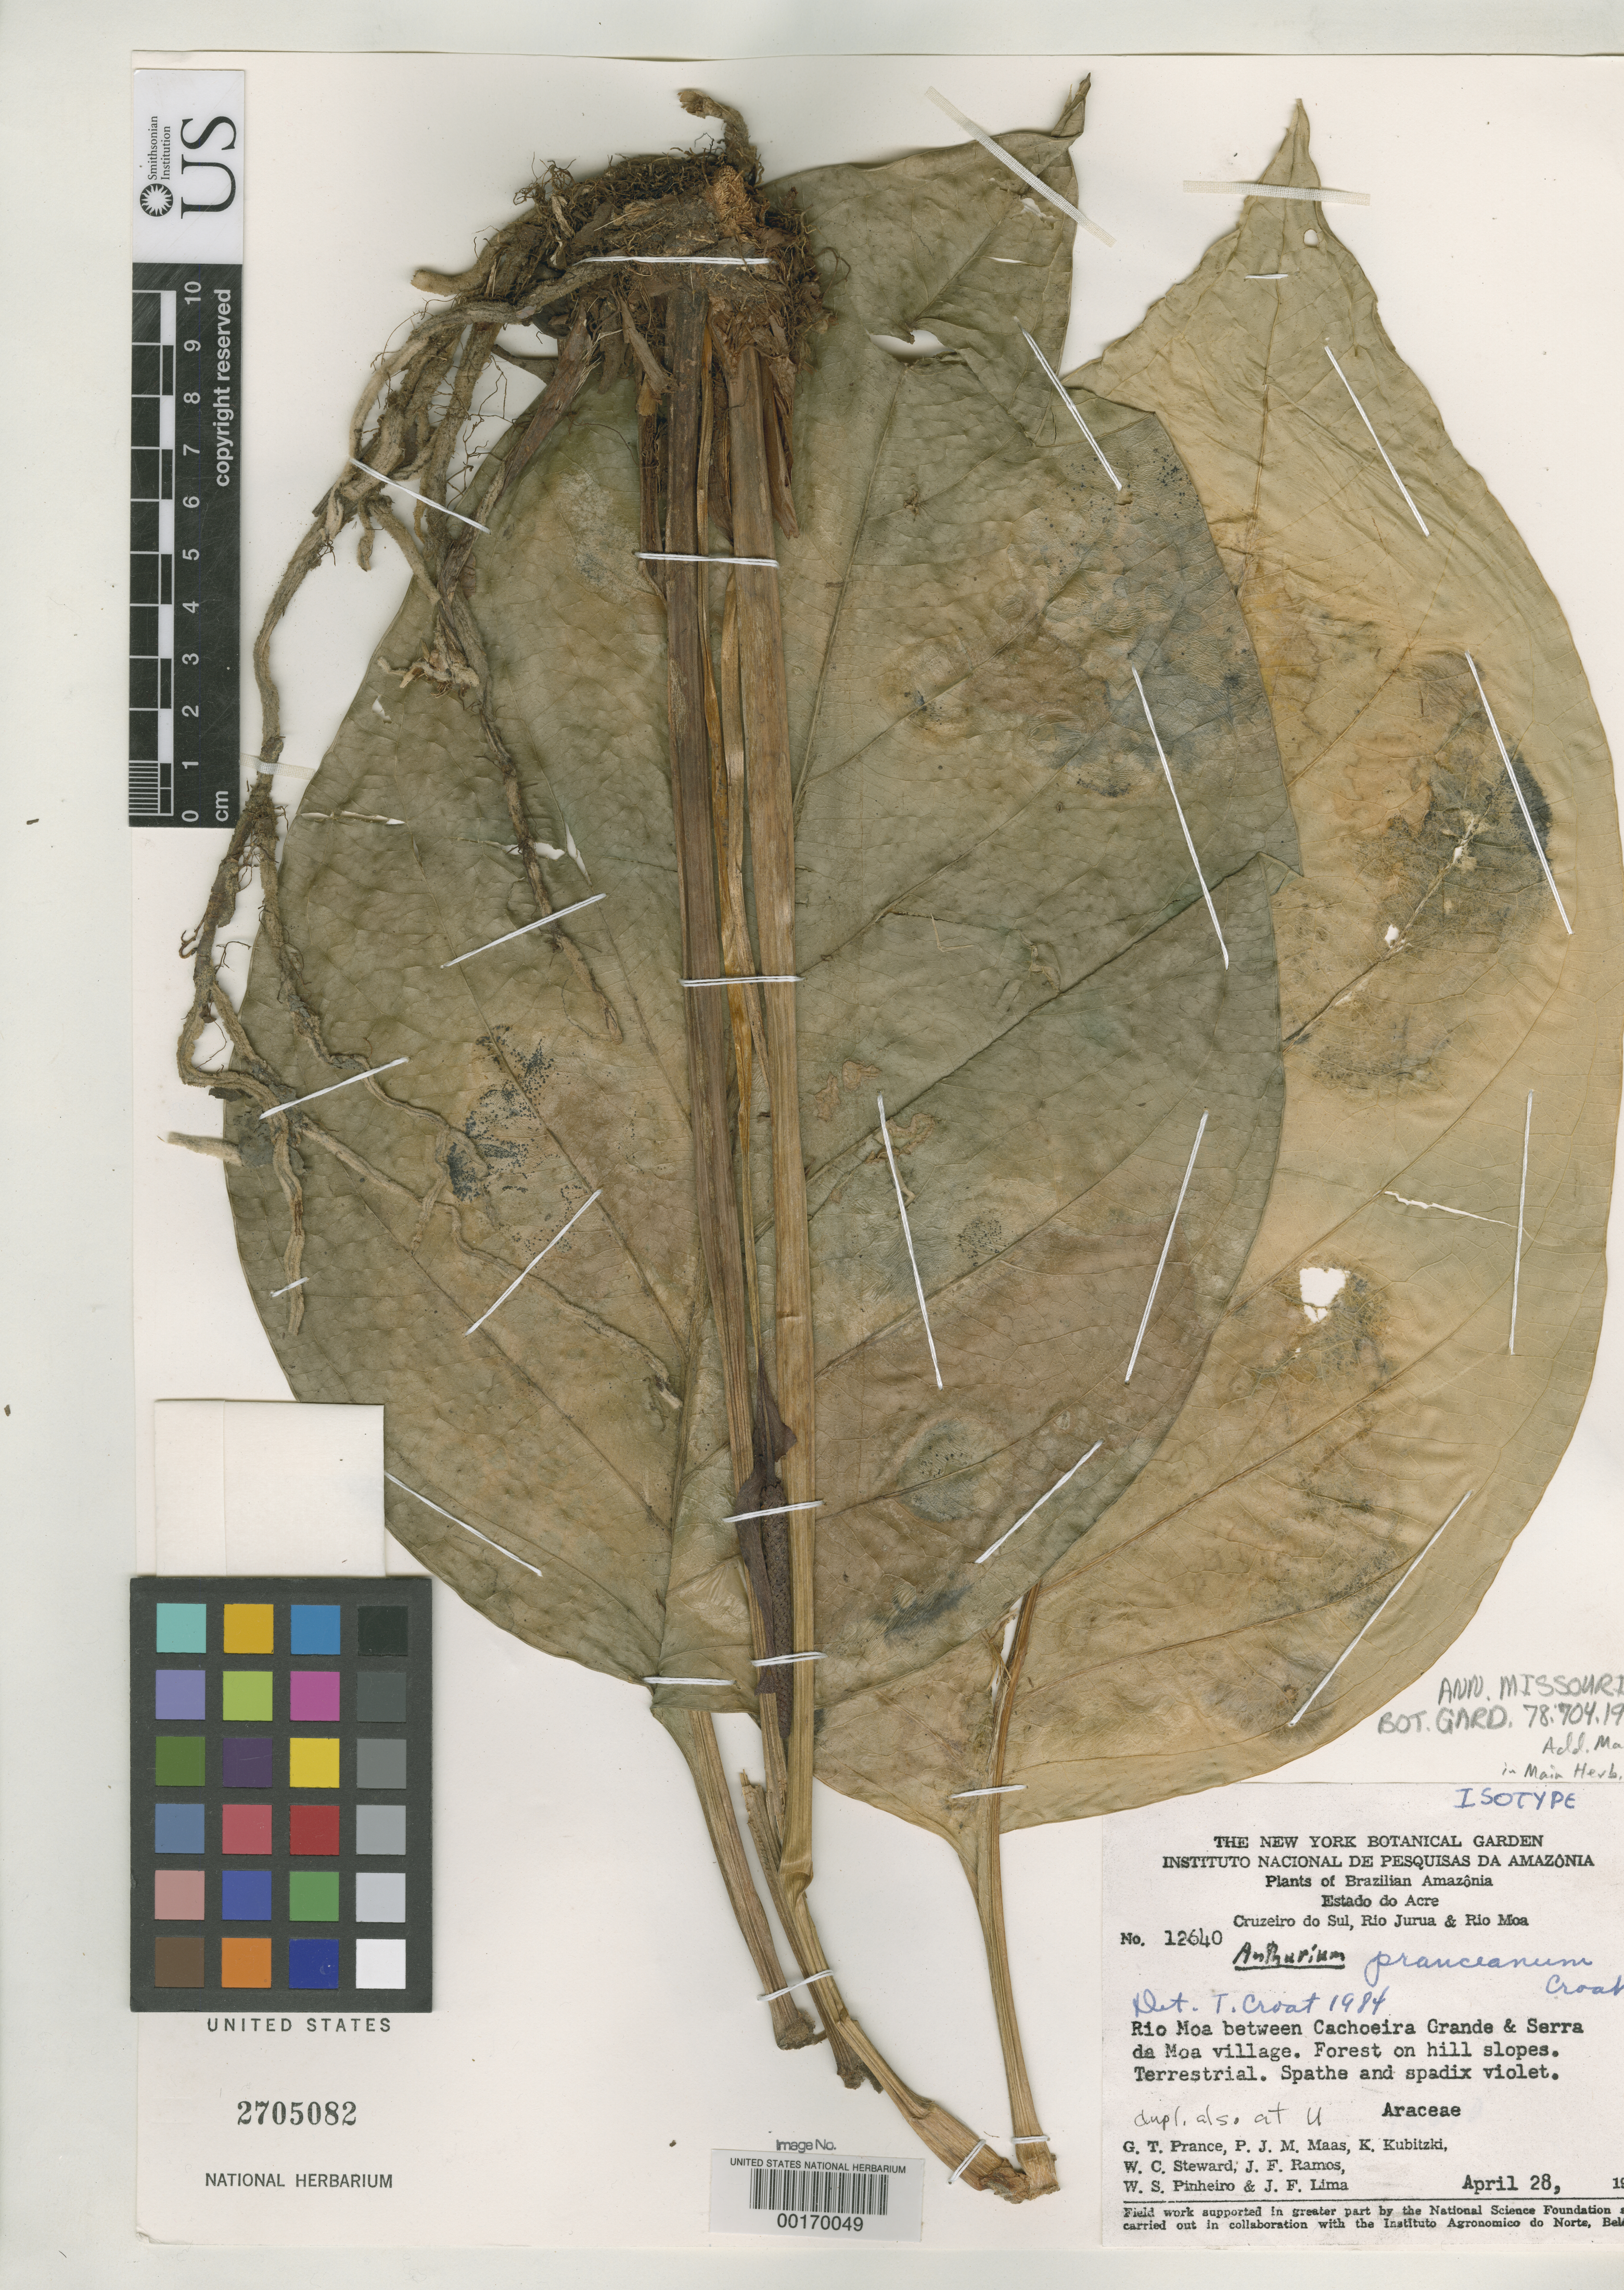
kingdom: Plantae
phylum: Tracheophyta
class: Liliopsida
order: Alismatales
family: Araceae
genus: Anthurium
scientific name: Anthurium pranceanum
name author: Croat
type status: Isotype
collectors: G. T. Prance, P. Maas, K. Kubitzki, W. C. Steward, J. F. Ramos, W. S. Pinheiro & J. F. Lima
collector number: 12640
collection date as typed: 28 Apr 1971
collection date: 1971-04-28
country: Brazil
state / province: Acre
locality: Rio Moa between Cachoeira Grande & Serra de Moa village, forest on hill slopes, Cruzeiro do Sul.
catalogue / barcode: US 2705082